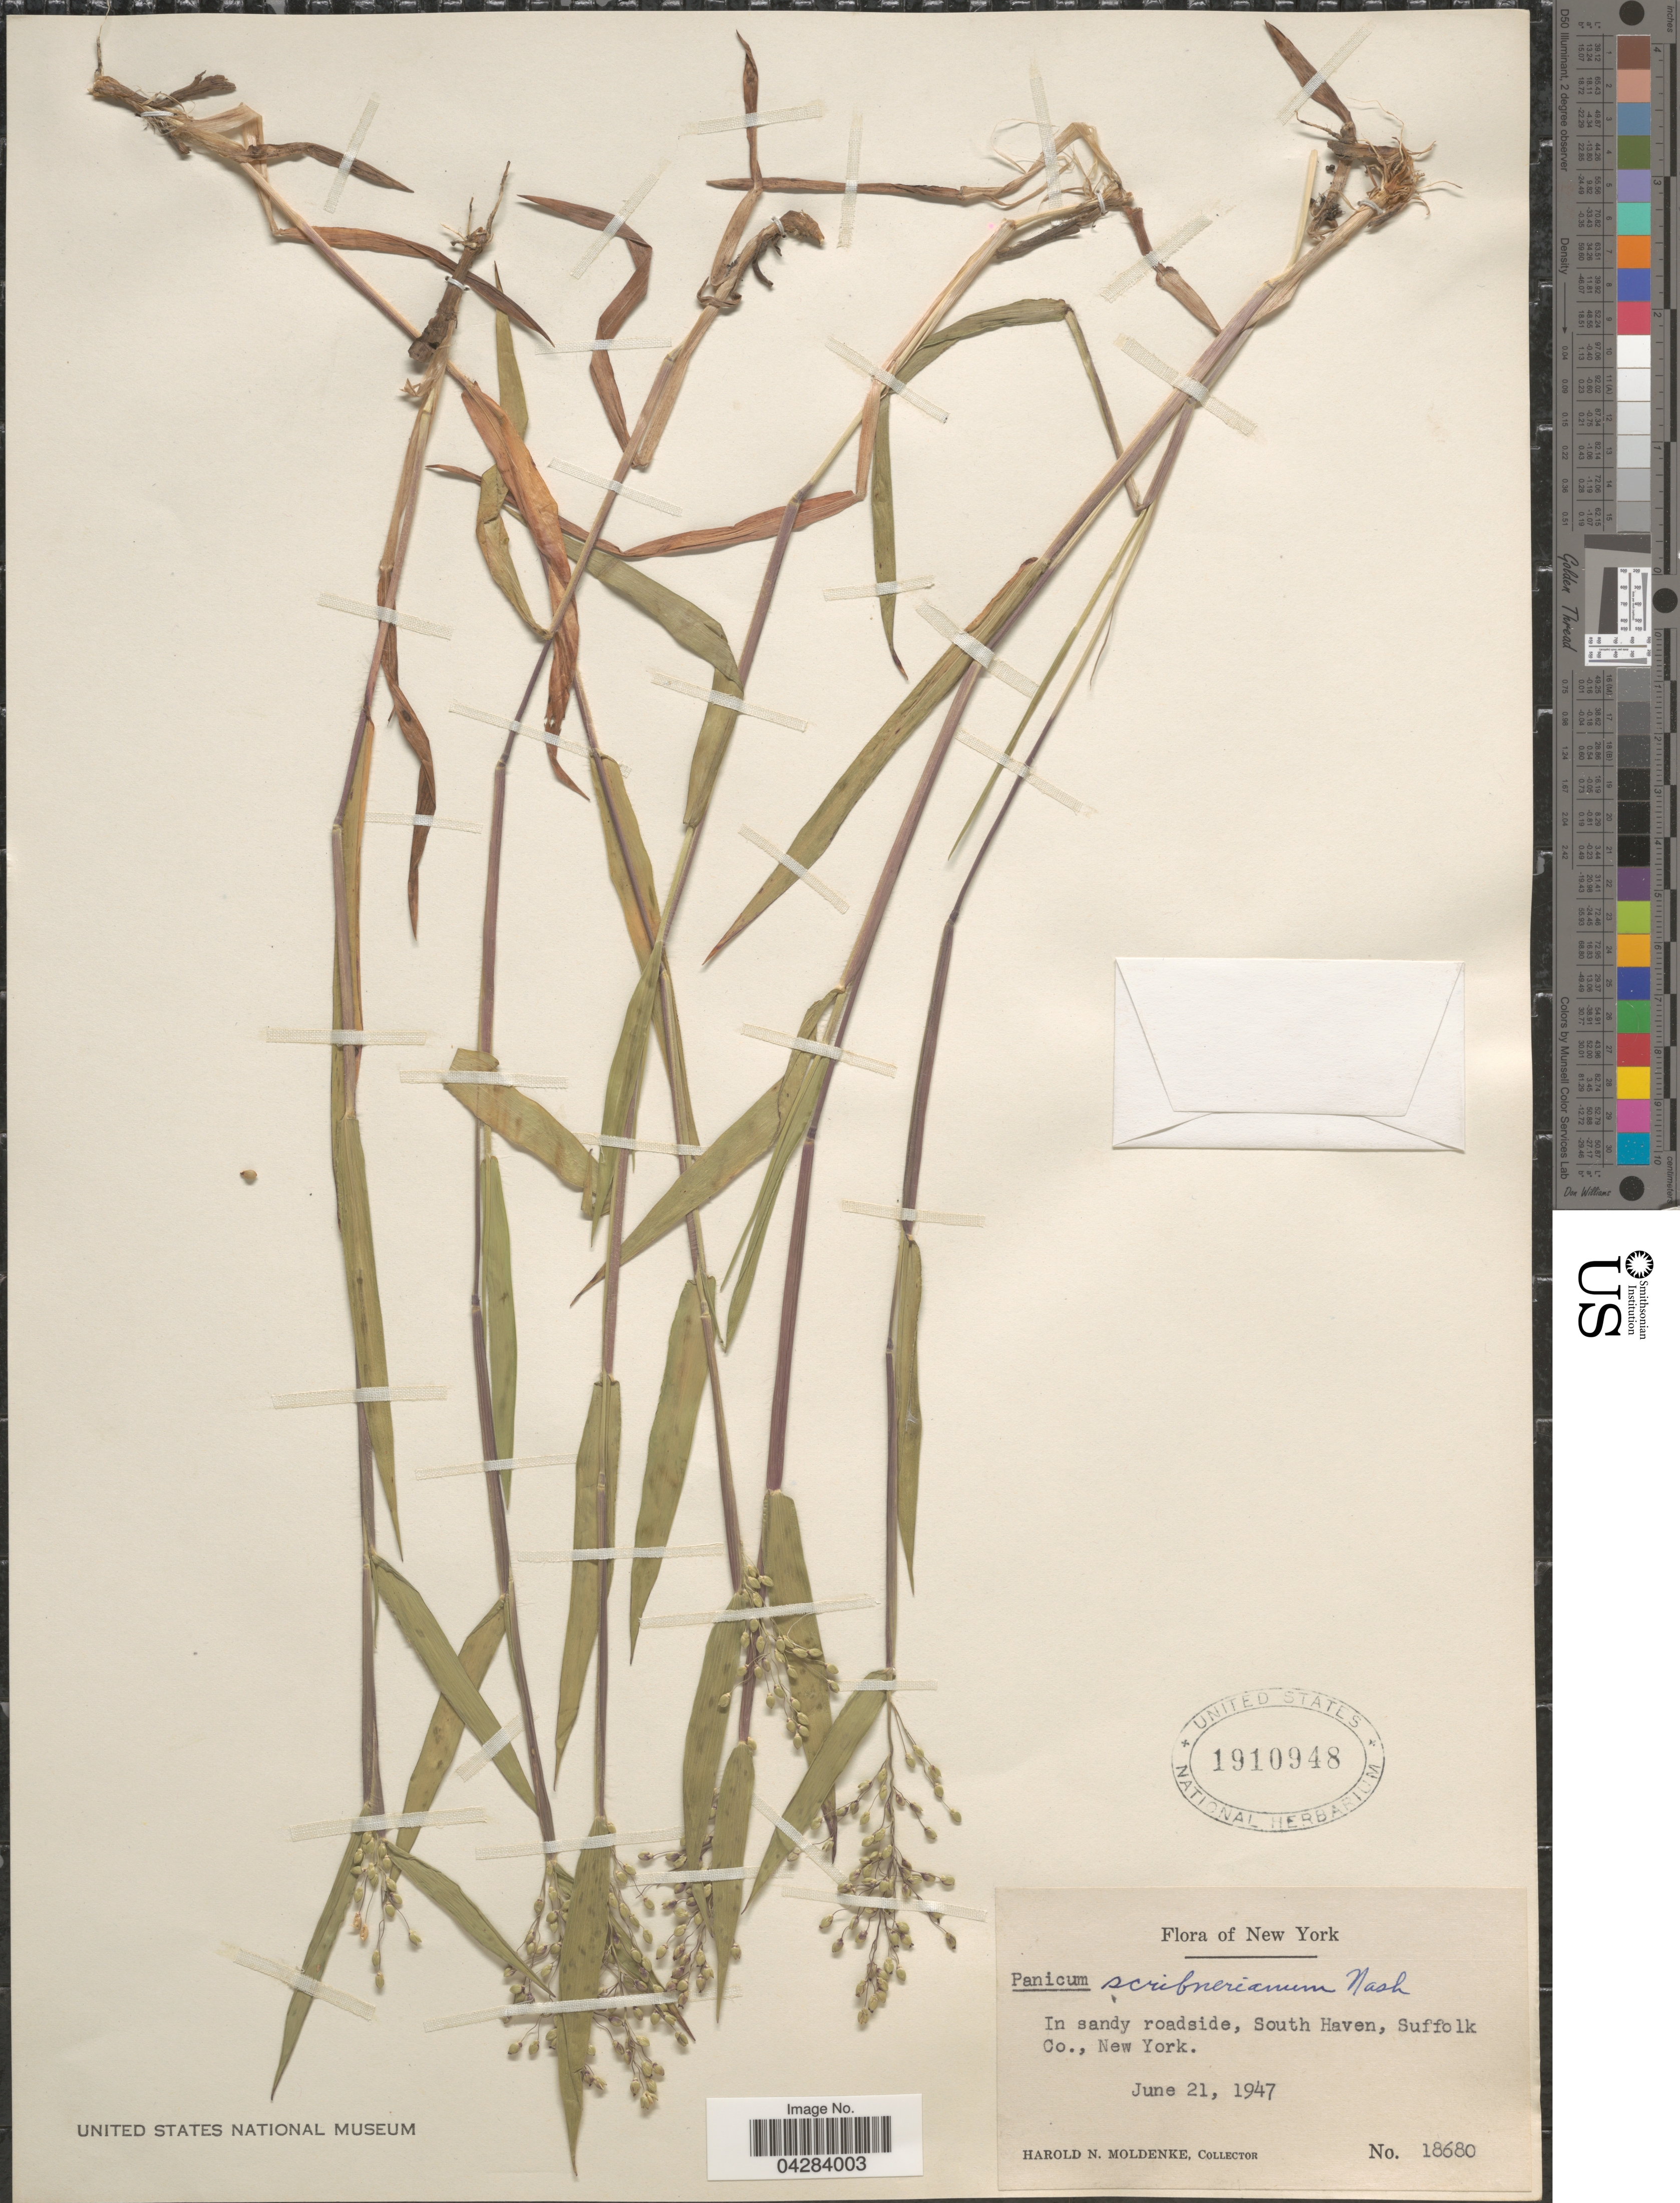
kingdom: Plantae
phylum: Tracheophyta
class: Liliopsida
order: Poales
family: Poaceae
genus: Dichanthelium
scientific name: Dichanthelium oligosanthes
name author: (Schult.) Gould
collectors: H. N. Moldenke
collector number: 18680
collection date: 1947-06-21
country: United States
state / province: New York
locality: In sandy roadside, South Haven, Suffolk Co.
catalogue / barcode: US 1910948